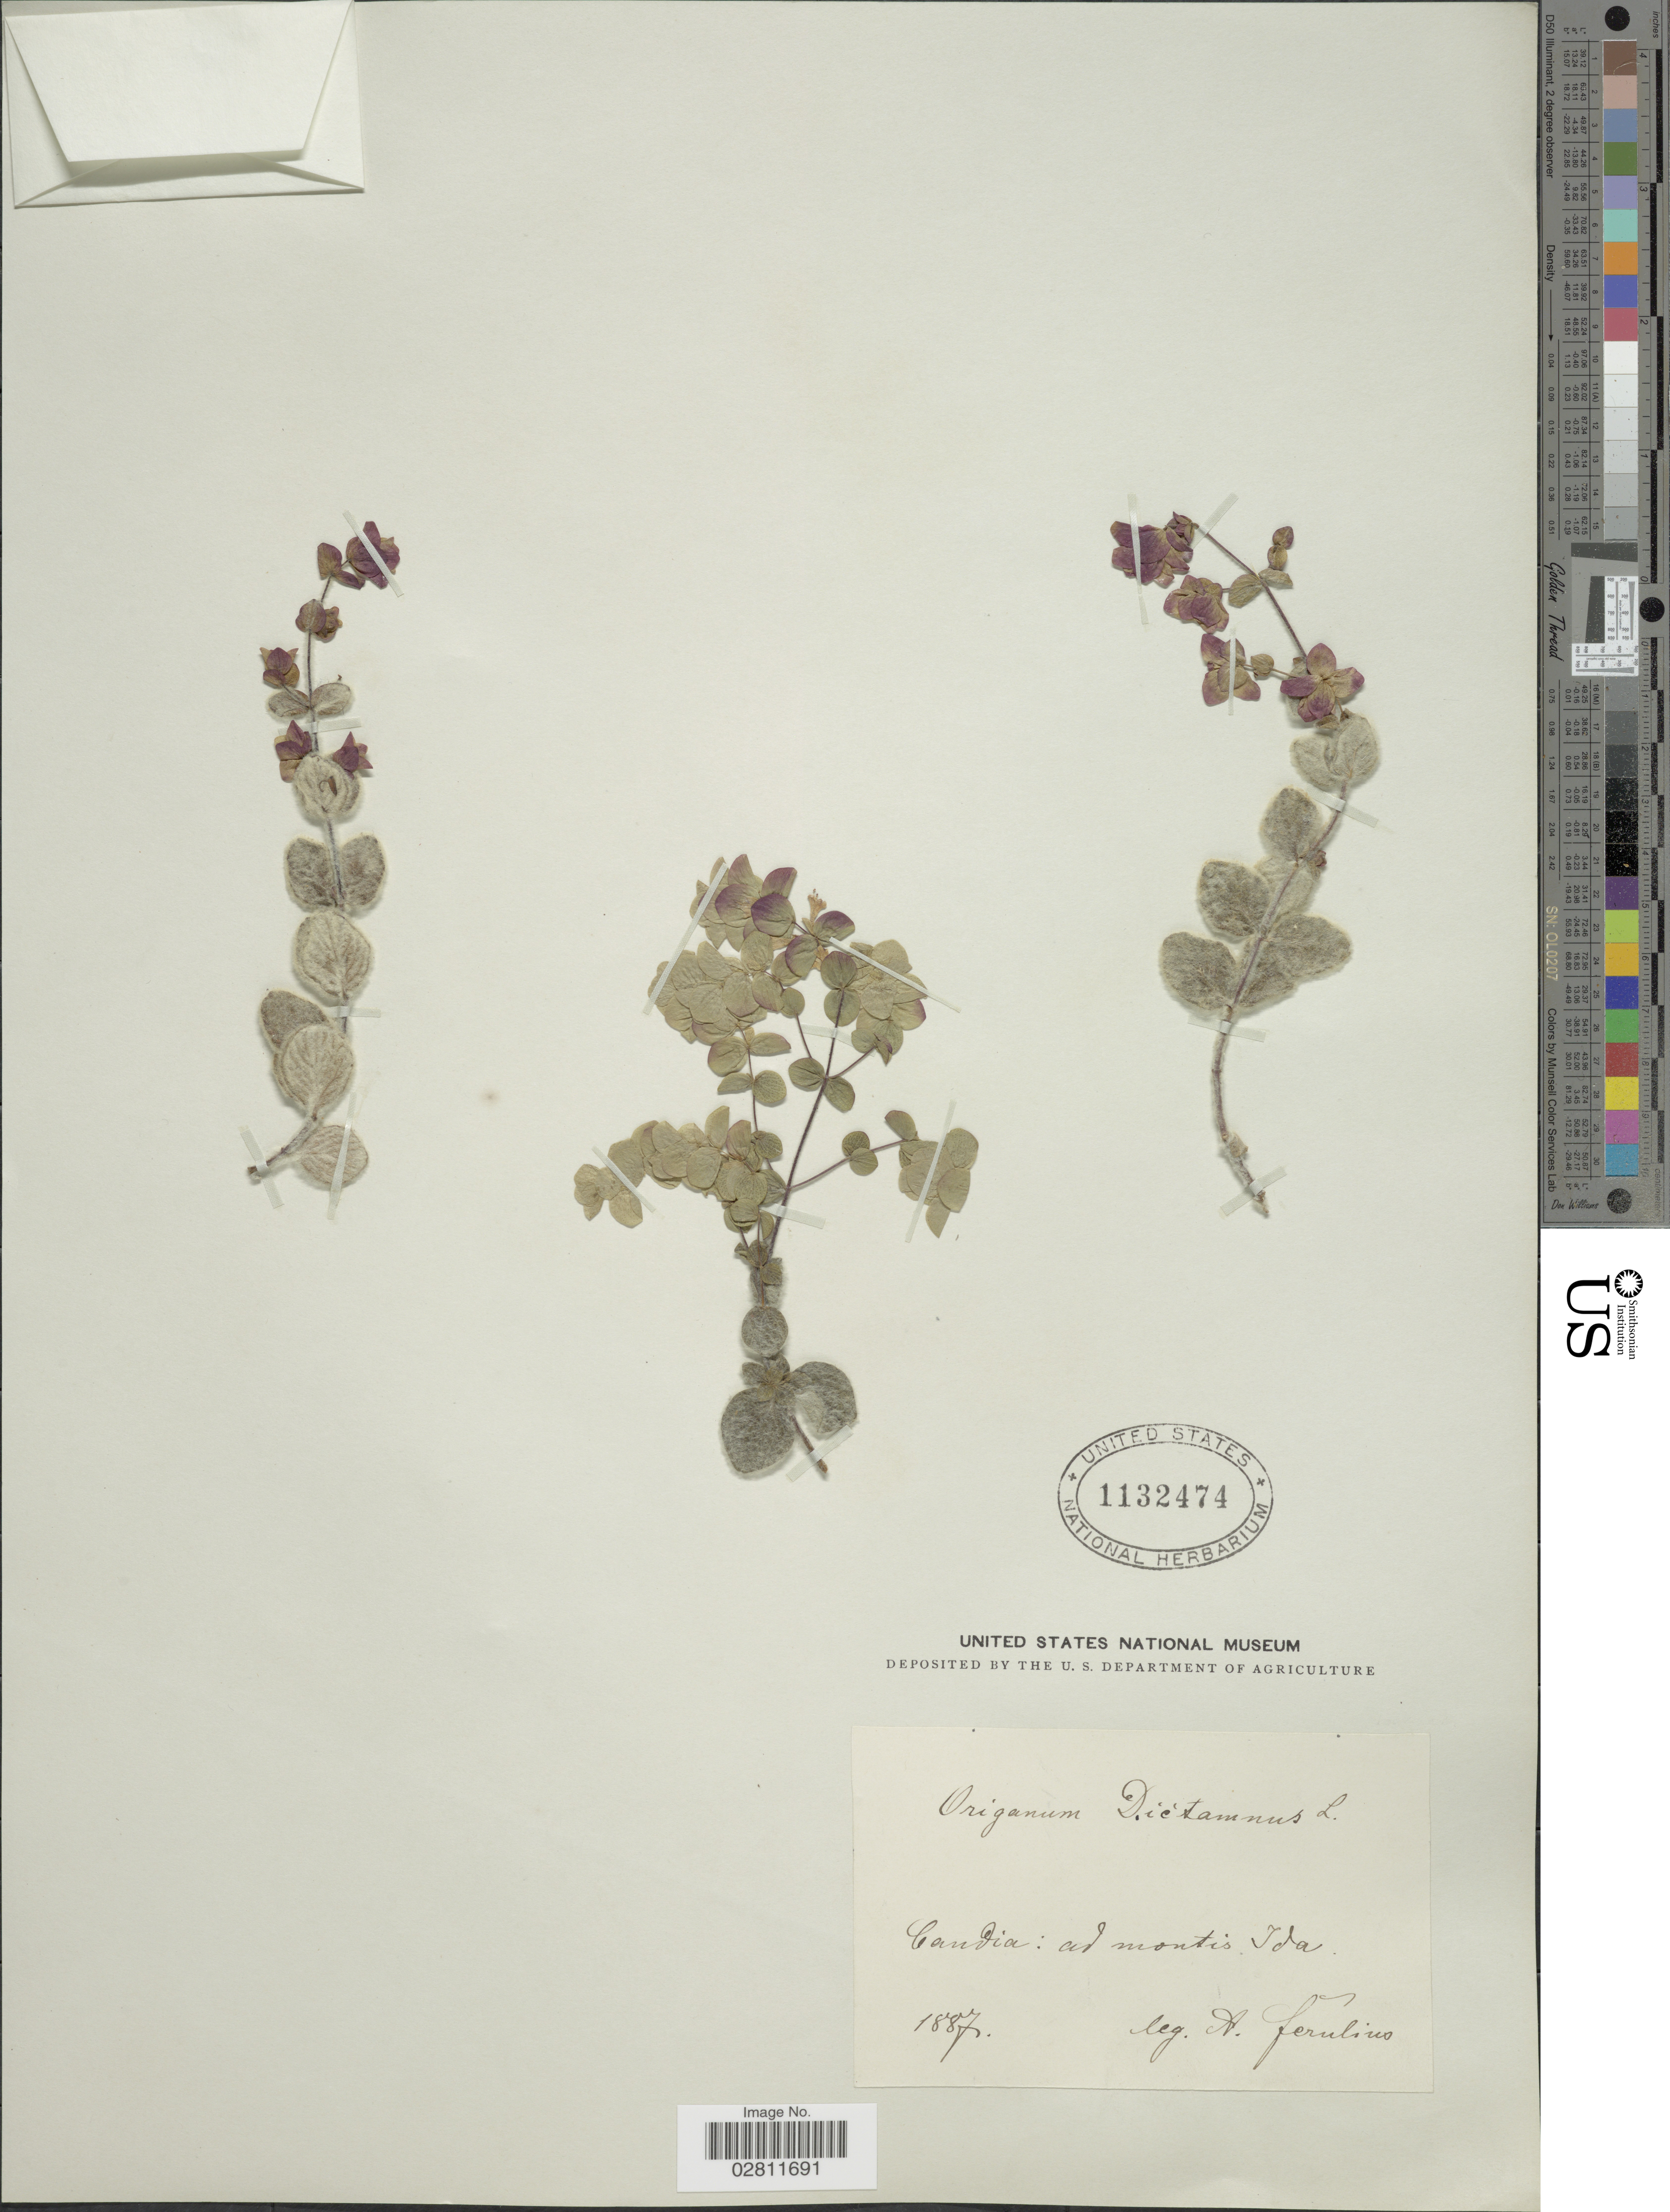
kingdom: Plantae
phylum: Tracheophyta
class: Magnoliopsida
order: Lamiales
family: Lamiaceae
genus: Origanum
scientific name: Origanum dictamnus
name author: L.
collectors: A. Ferulino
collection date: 1887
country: Turkey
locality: Candia: ad montis Ida.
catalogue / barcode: US 1132474